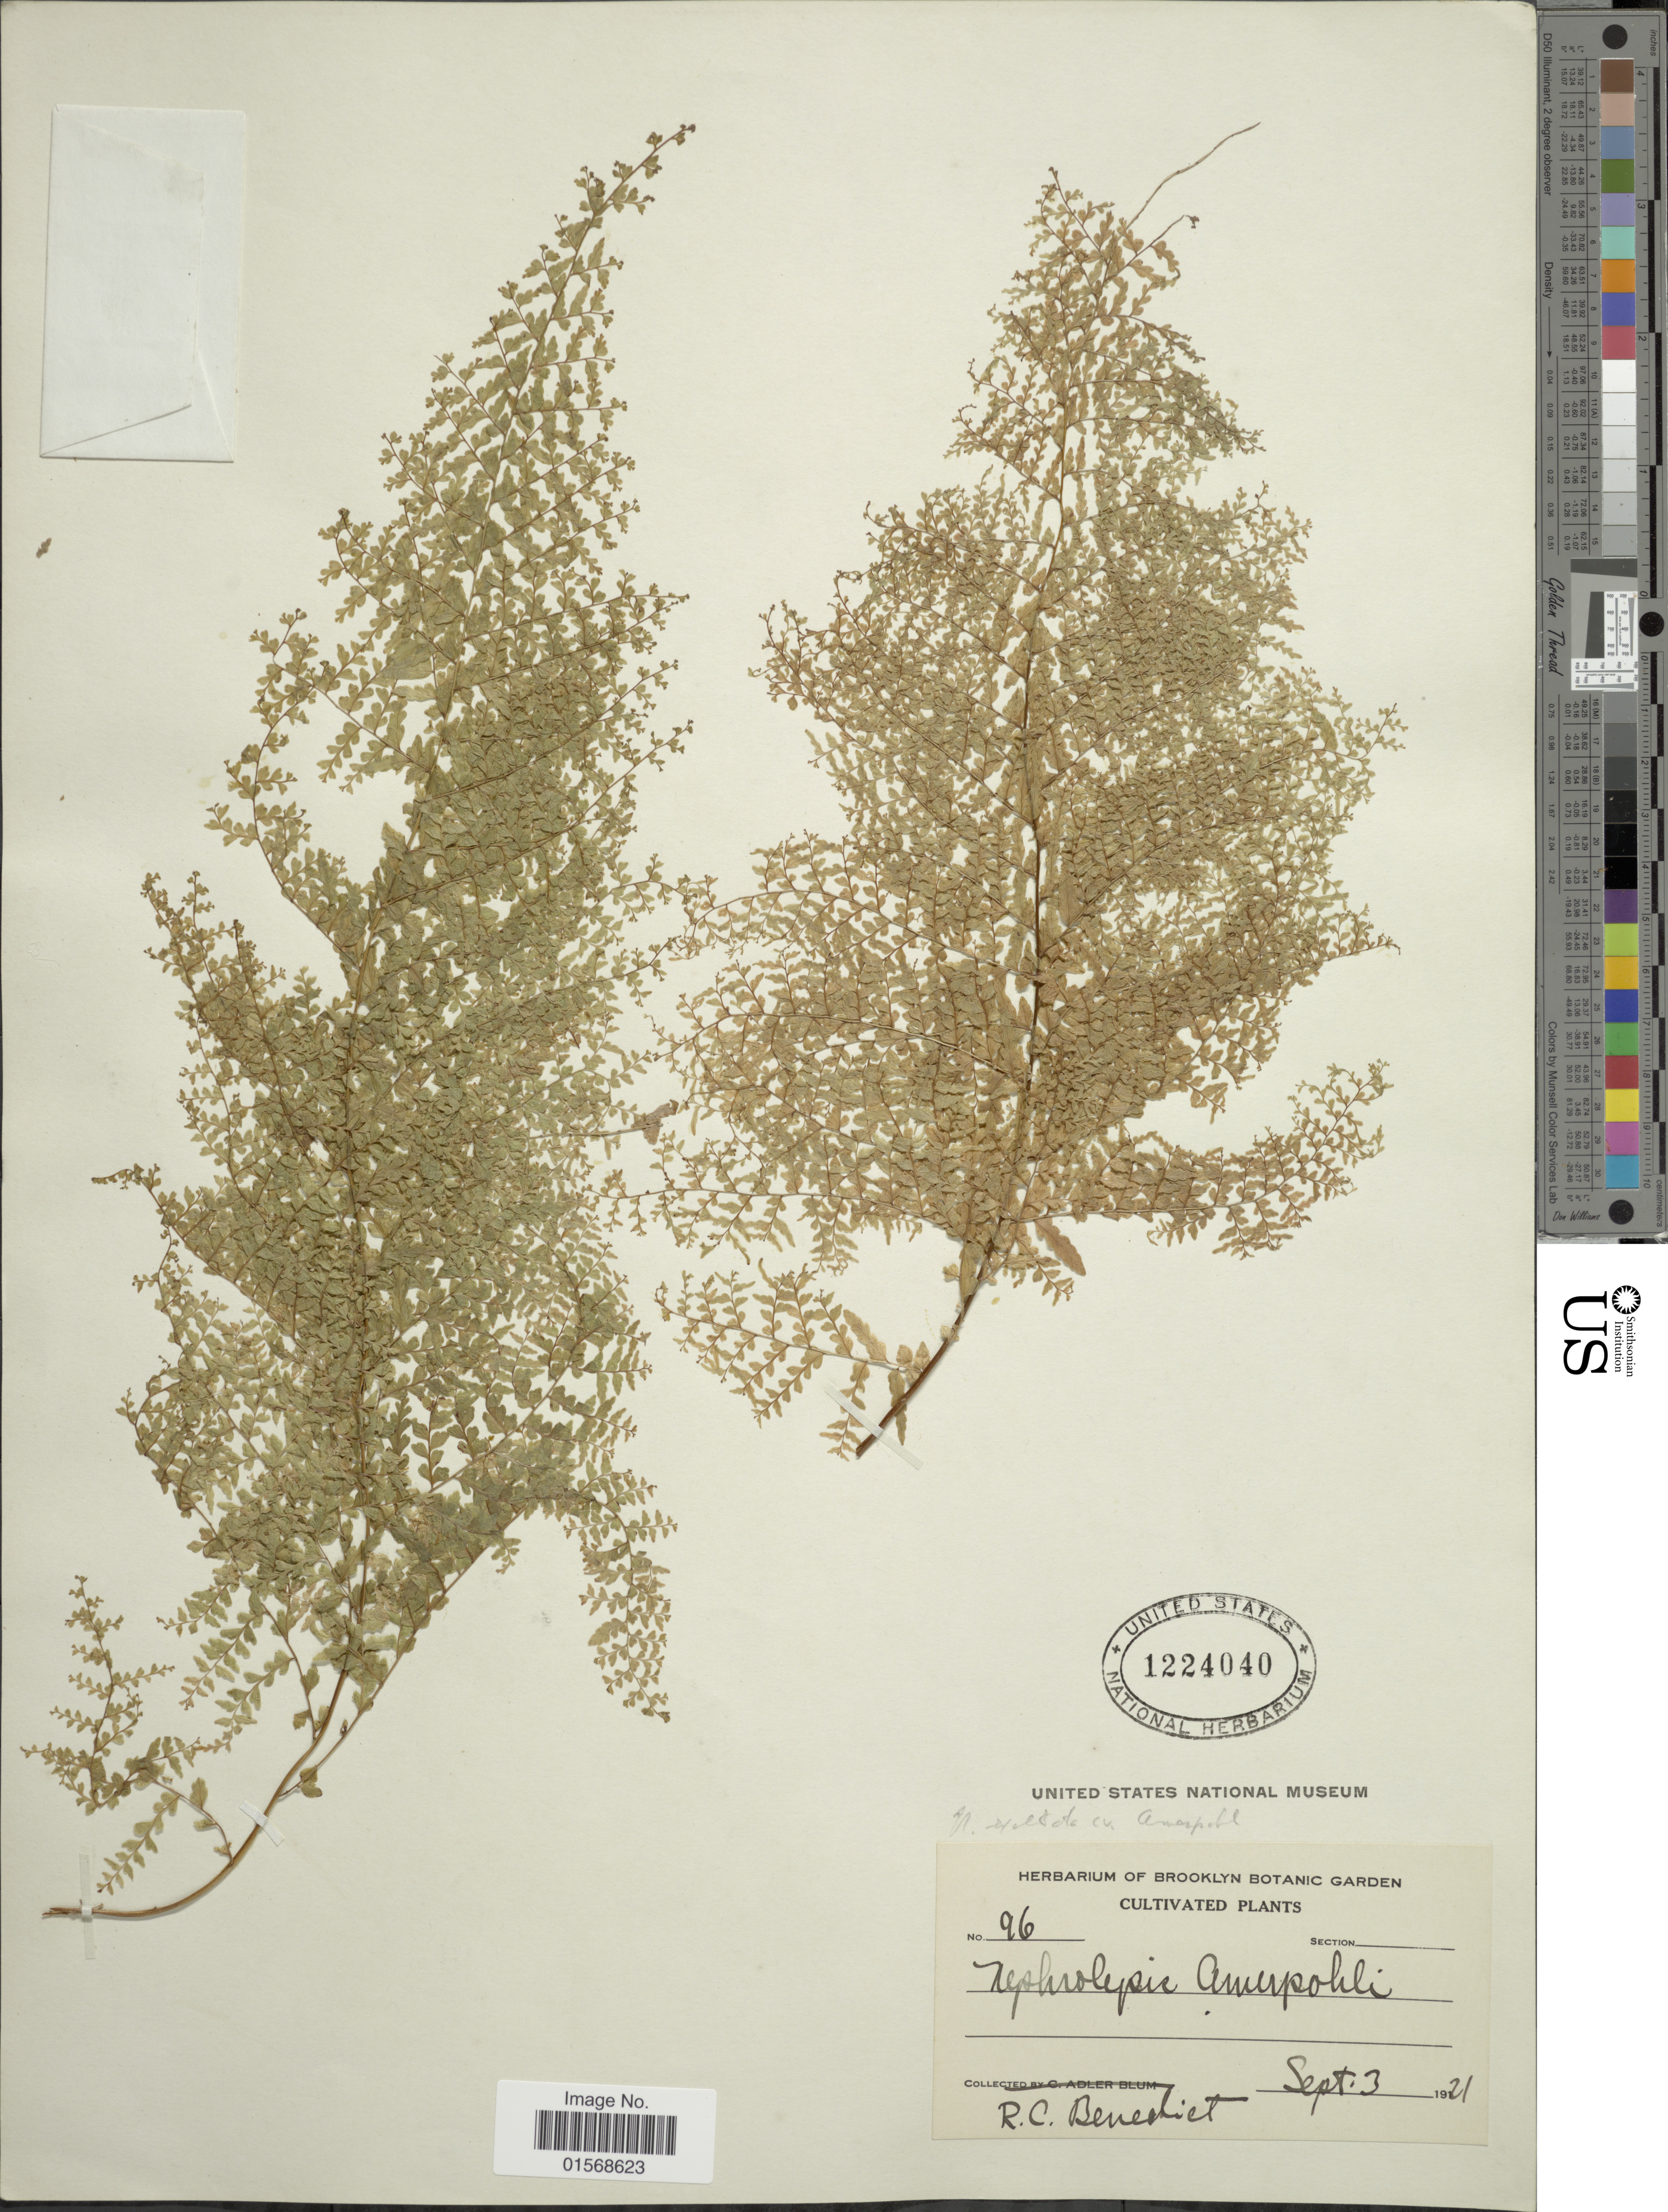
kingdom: Plantae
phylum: Tracheophyta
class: Polypodiopsida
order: Polypodiales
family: Nephrolepidaceae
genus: Nephrolepis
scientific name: Nephrolepis 'Amerpohlii'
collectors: R. C. Benedict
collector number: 96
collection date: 1921-09-03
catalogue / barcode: US 1224040